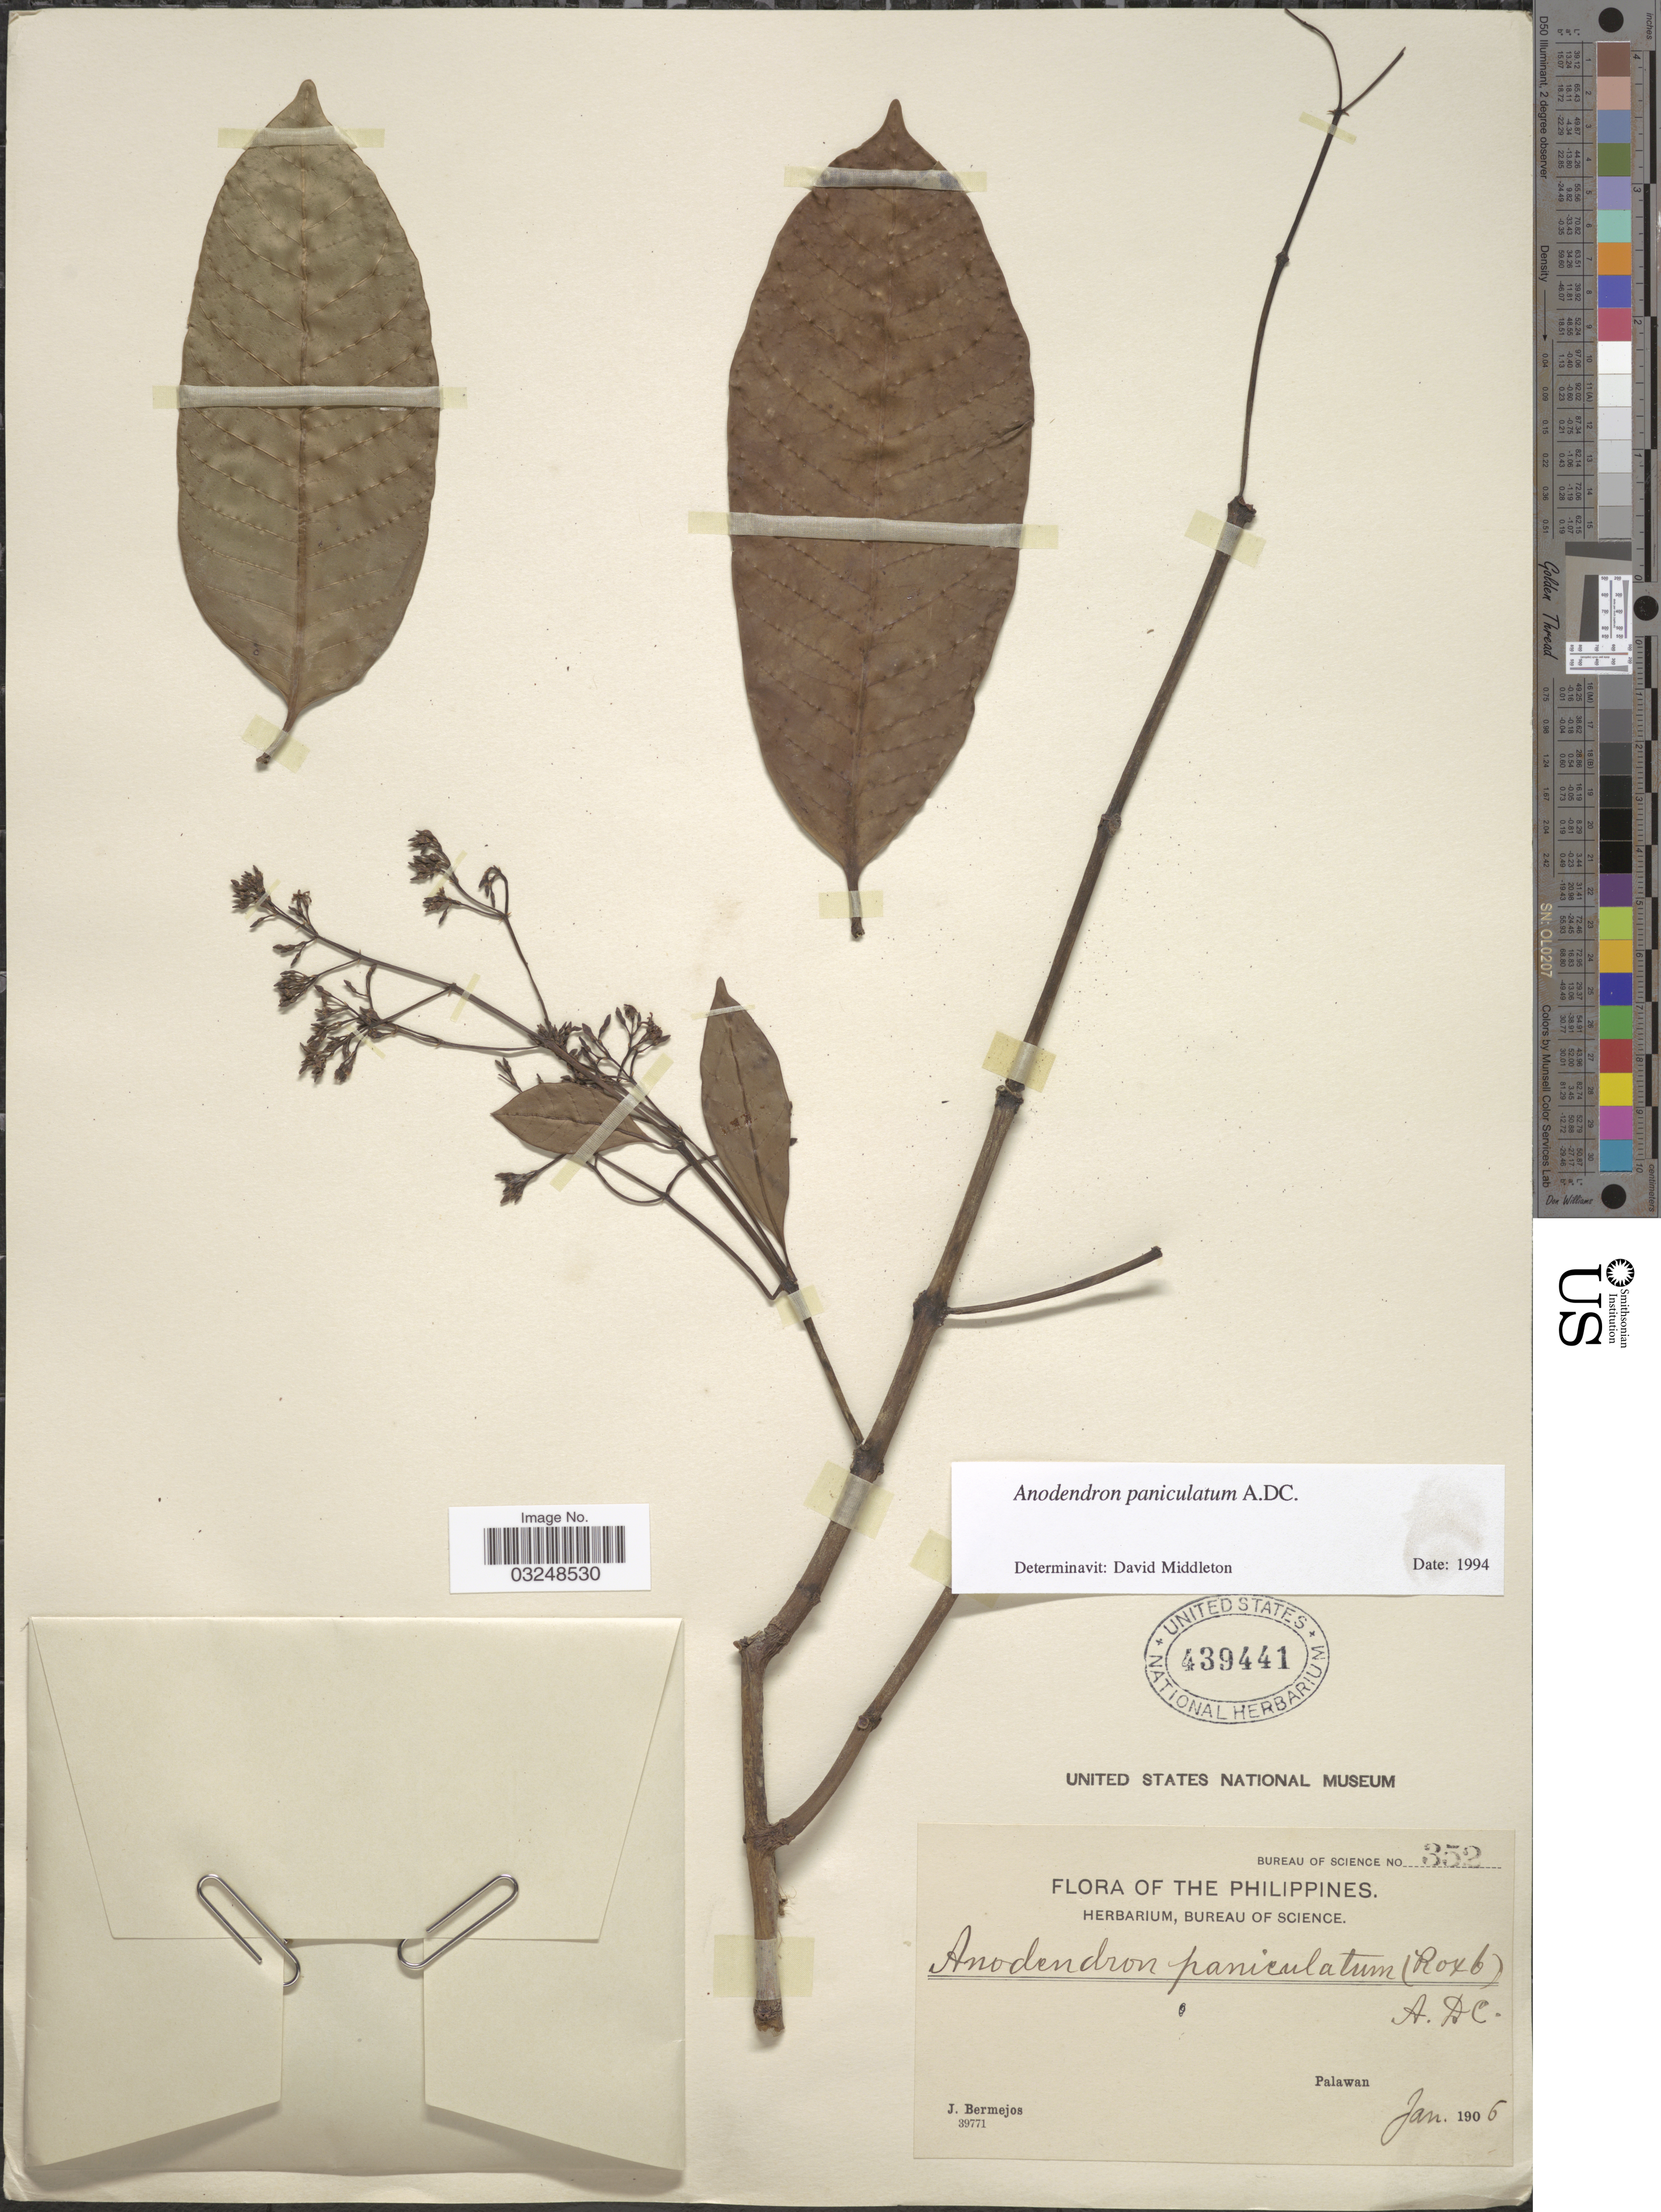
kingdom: Plantae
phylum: Tracheophyta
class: Magnoliopsida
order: Gentianales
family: Apocynaceae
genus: Anodendron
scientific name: Anodendron paniculatum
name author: A. DC.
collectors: J. Bermejos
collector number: Bureau of Science 352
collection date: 1906-01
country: Philippines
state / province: Mimaropa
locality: Palawan.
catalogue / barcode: US 439441